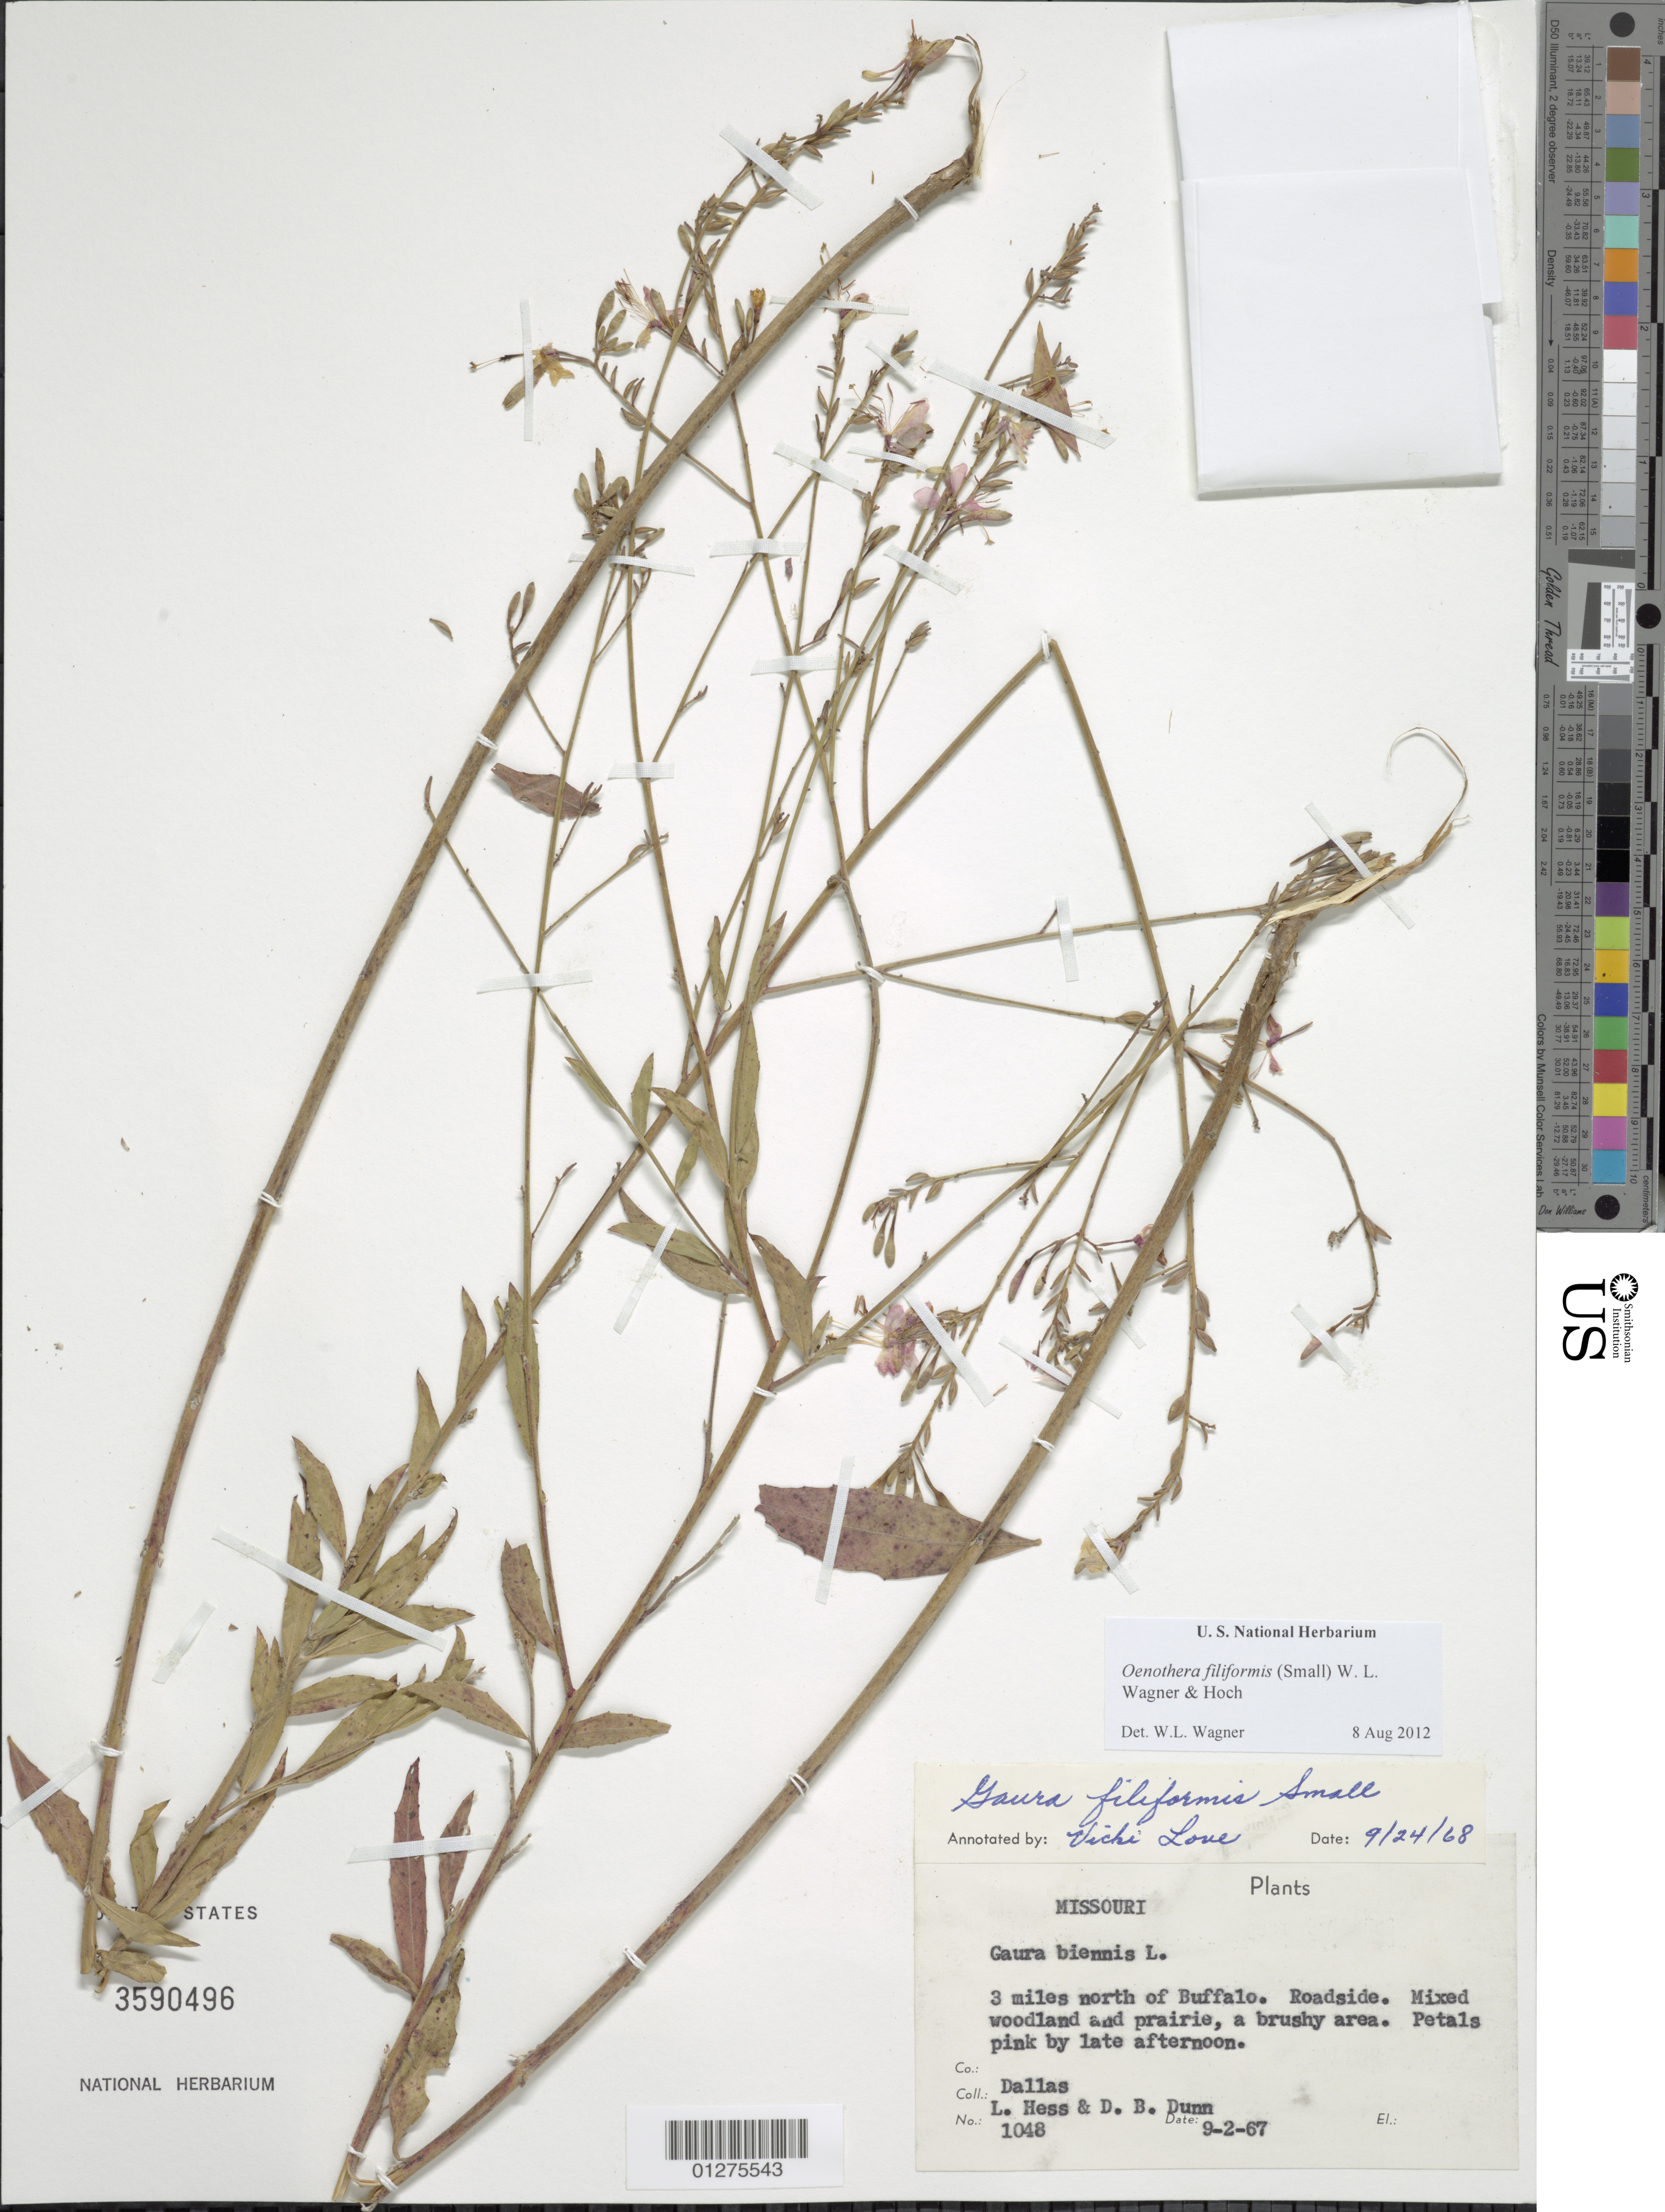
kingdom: Plantae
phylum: Tracheophyta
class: Magnoliopsida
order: Myrtales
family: Onagraceae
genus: Oenothera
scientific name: Oenothera filiformis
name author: (Small) W.L. Wagner & Hoch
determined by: Wagner, W. L., (BOT), Smithsonian Institution - National Museum of Natural History (UNITED STATES)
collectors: W. Hess & D. B. Dunn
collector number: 1048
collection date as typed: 9-2-67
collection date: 1967-02-09 or 1967-09-02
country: United States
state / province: Missouri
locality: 3 miles north of Buffalo.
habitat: Mixed woodland and prairie, a brushy area.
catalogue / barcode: US 3590496